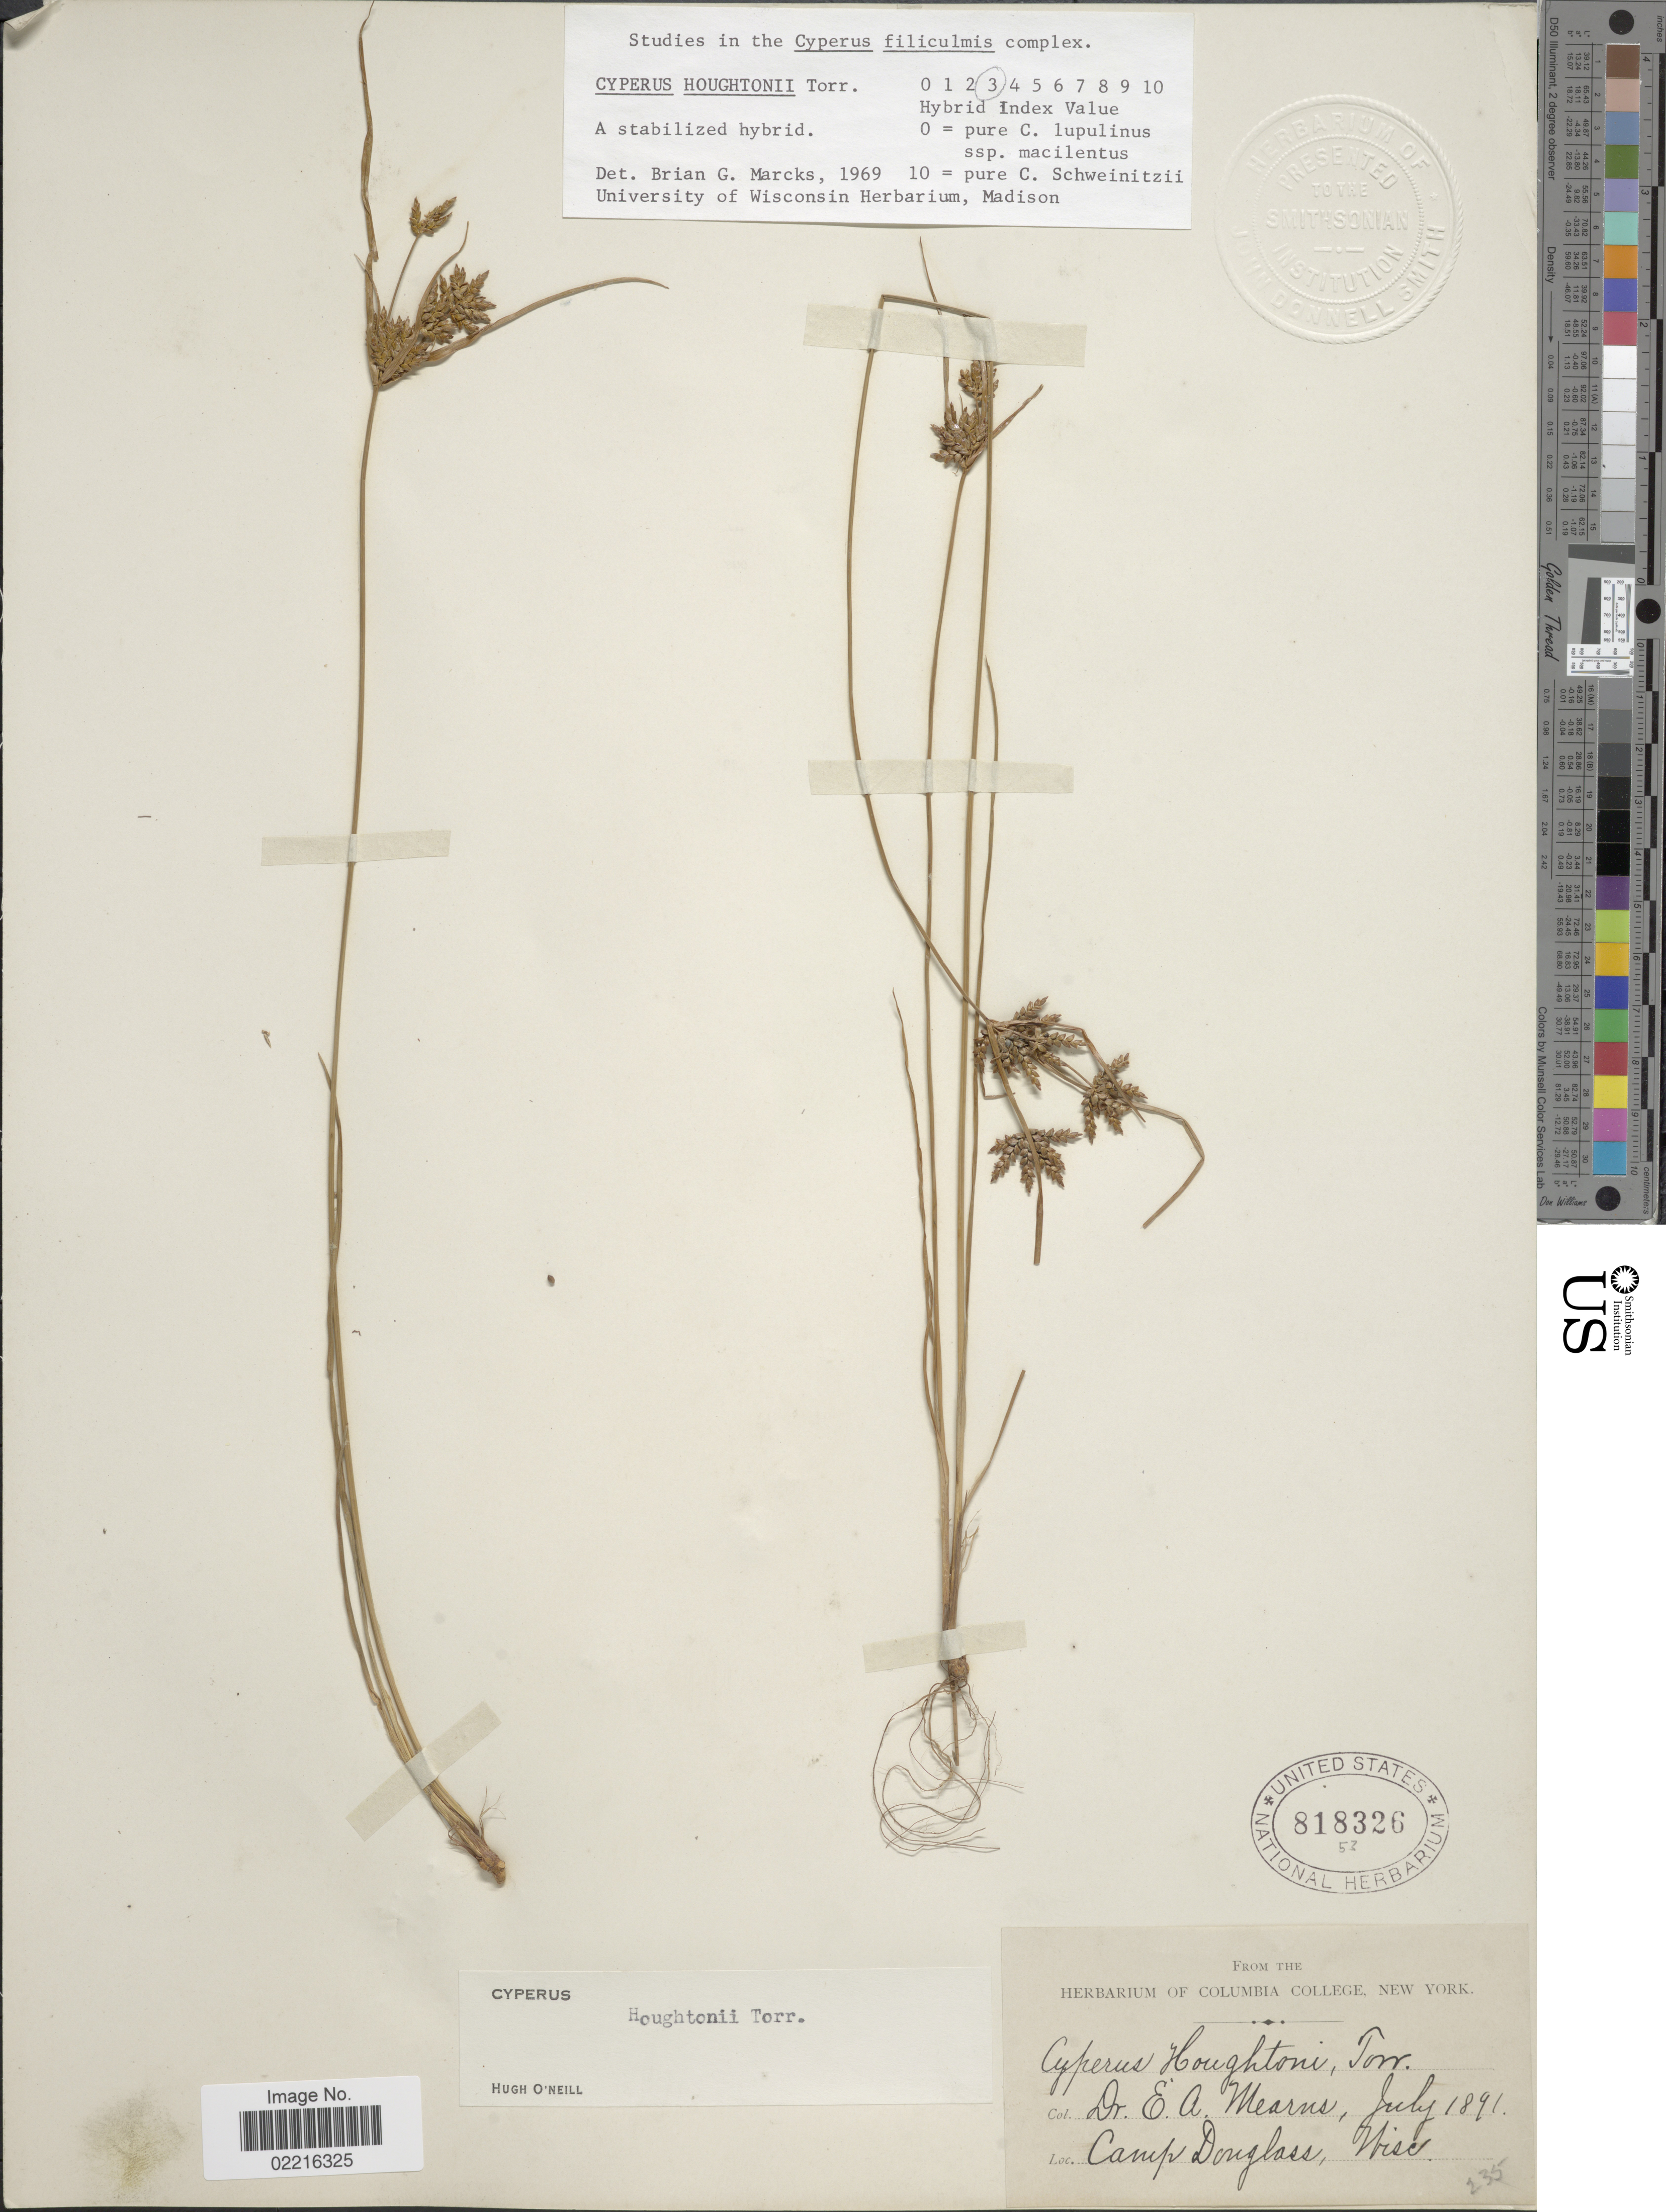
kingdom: Plantae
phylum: Tracheophyta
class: Liliopsida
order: Poales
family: Cyperaceae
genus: Cyperus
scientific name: Cyperus houghtonii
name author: Torr.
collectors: E. A. Mearns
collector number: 235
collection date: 1891-07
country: United States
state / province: Wisconsin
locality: Camp Douglas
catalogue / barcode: US 818326